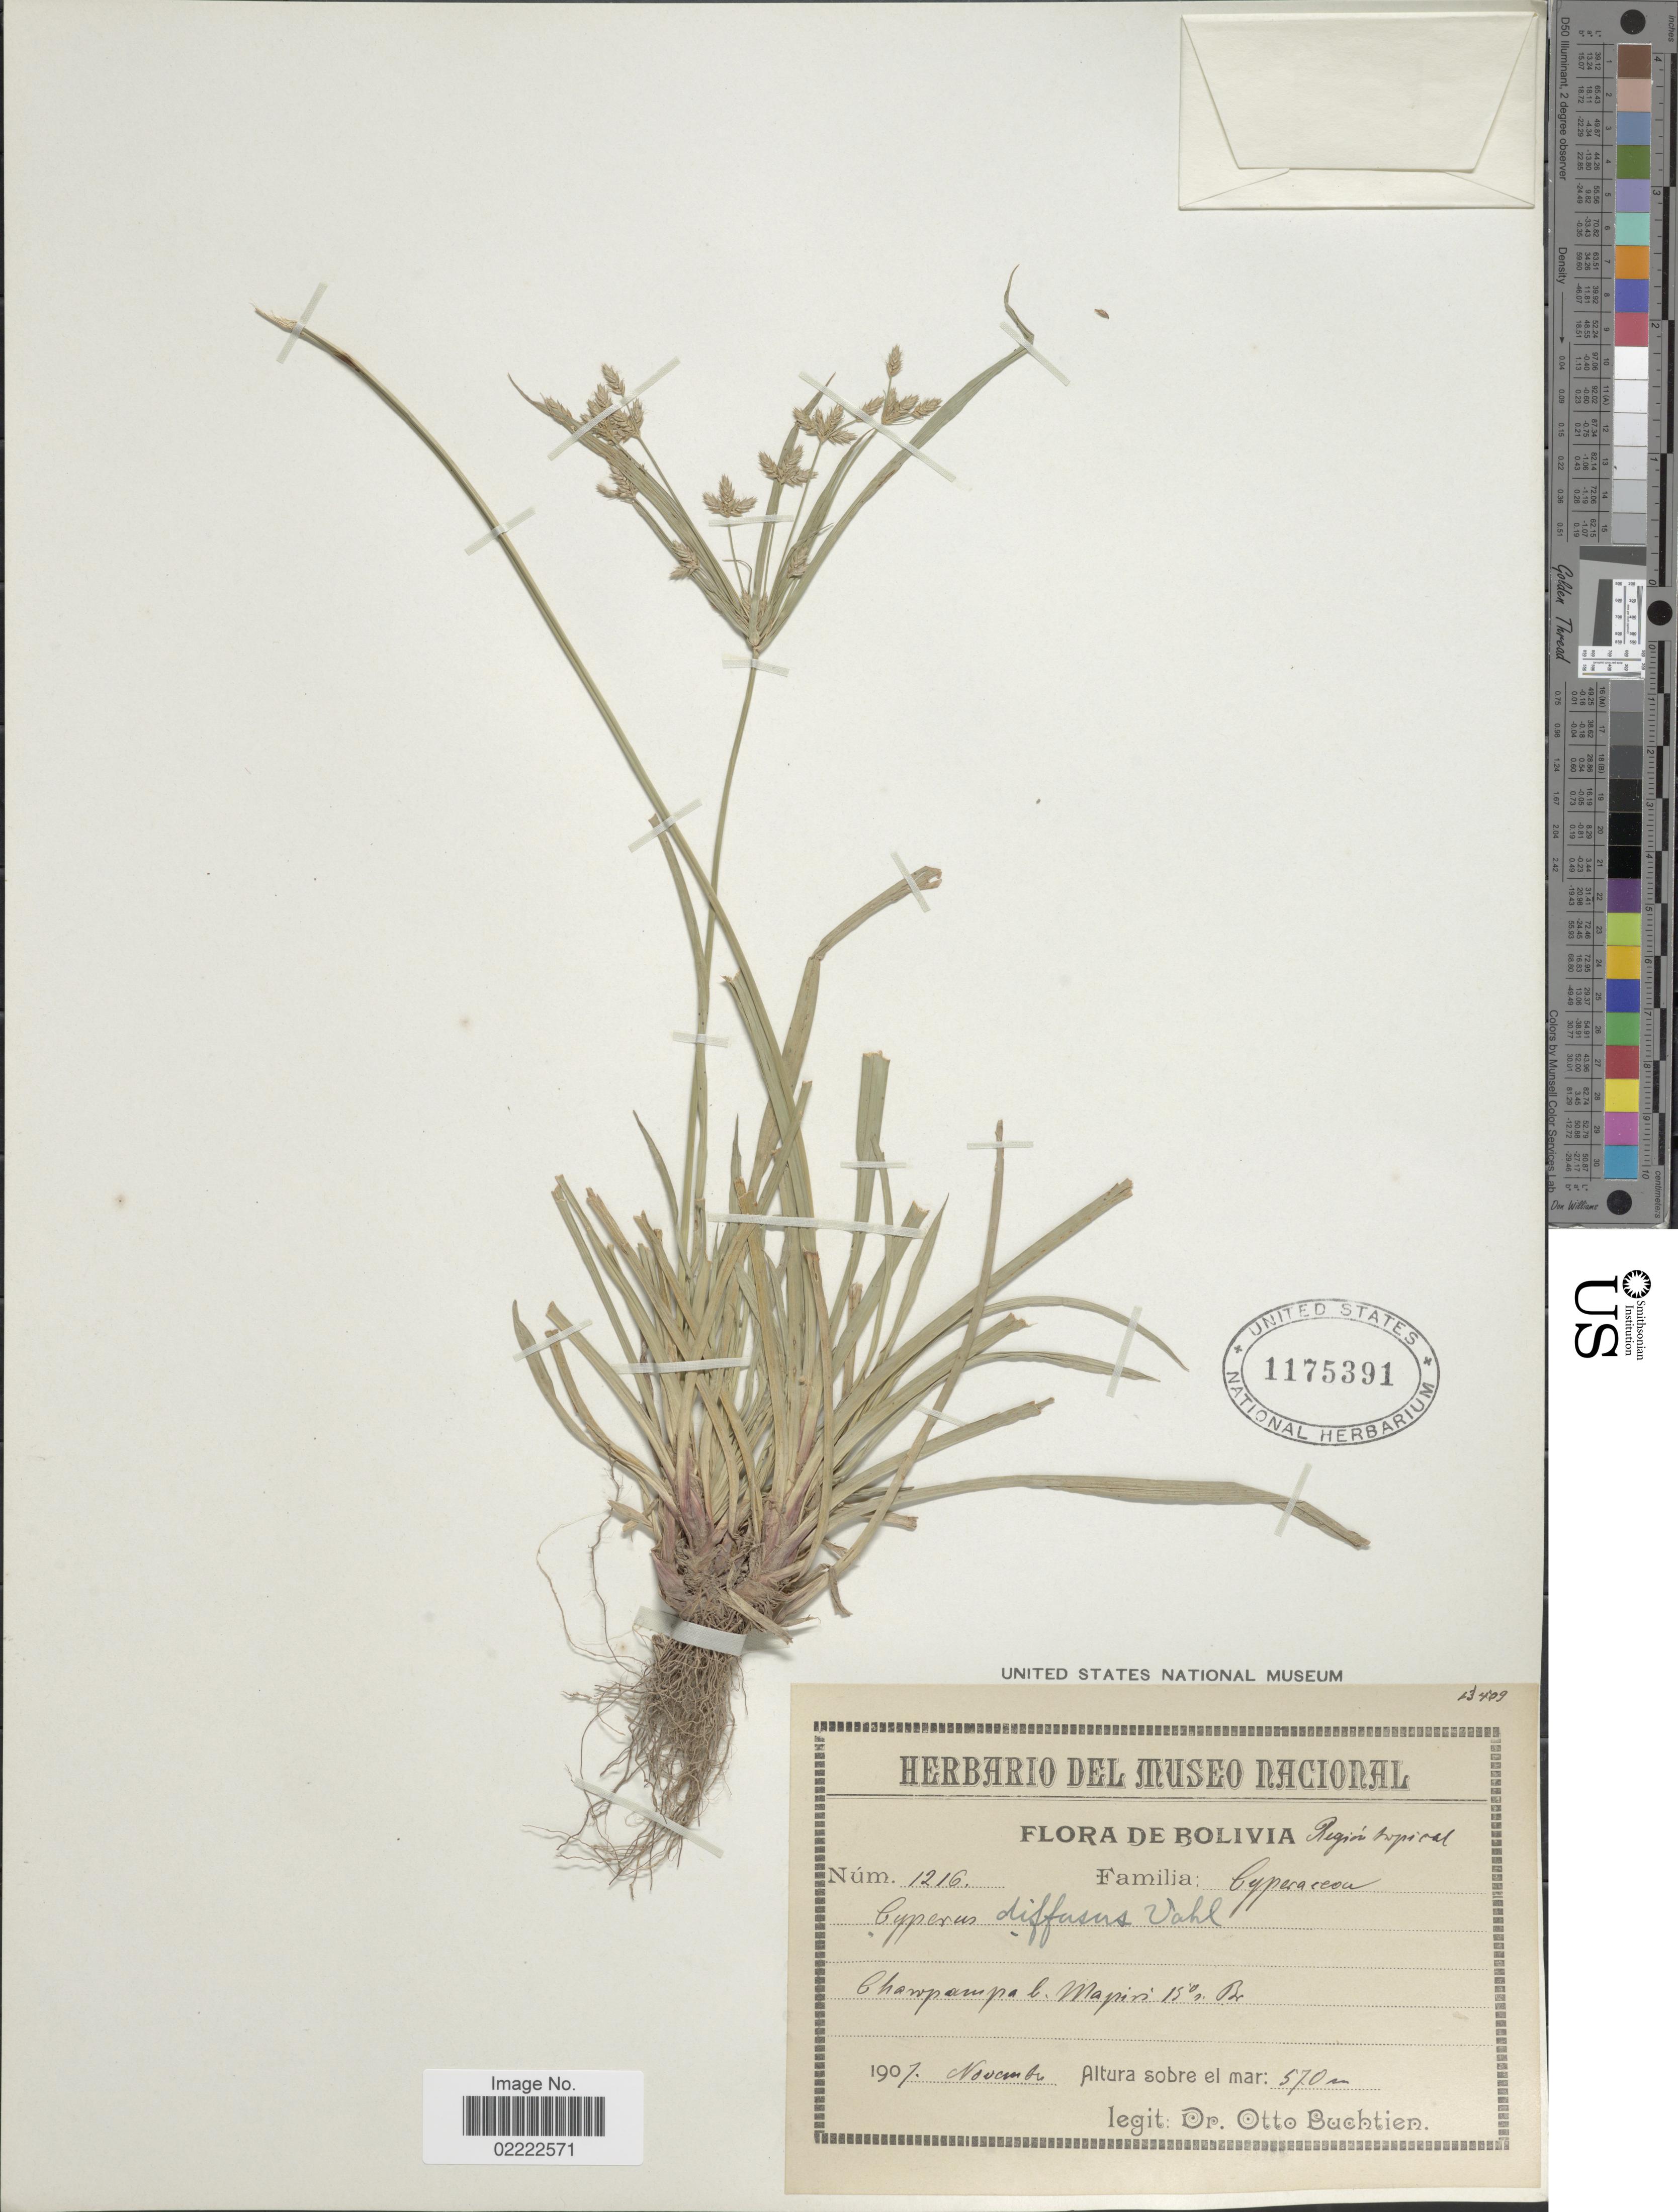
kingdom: Plantae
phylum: Tracheophyta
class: Liliopsida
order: Poales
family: Cyperaceae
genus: Cyperus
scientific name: Cyperus laxus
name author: Lam.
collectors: O. Buchtien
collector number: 1216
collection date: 1907-11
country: Bolivia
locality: Champampa l. Mapiri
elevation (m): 570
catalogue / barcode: US 1175391